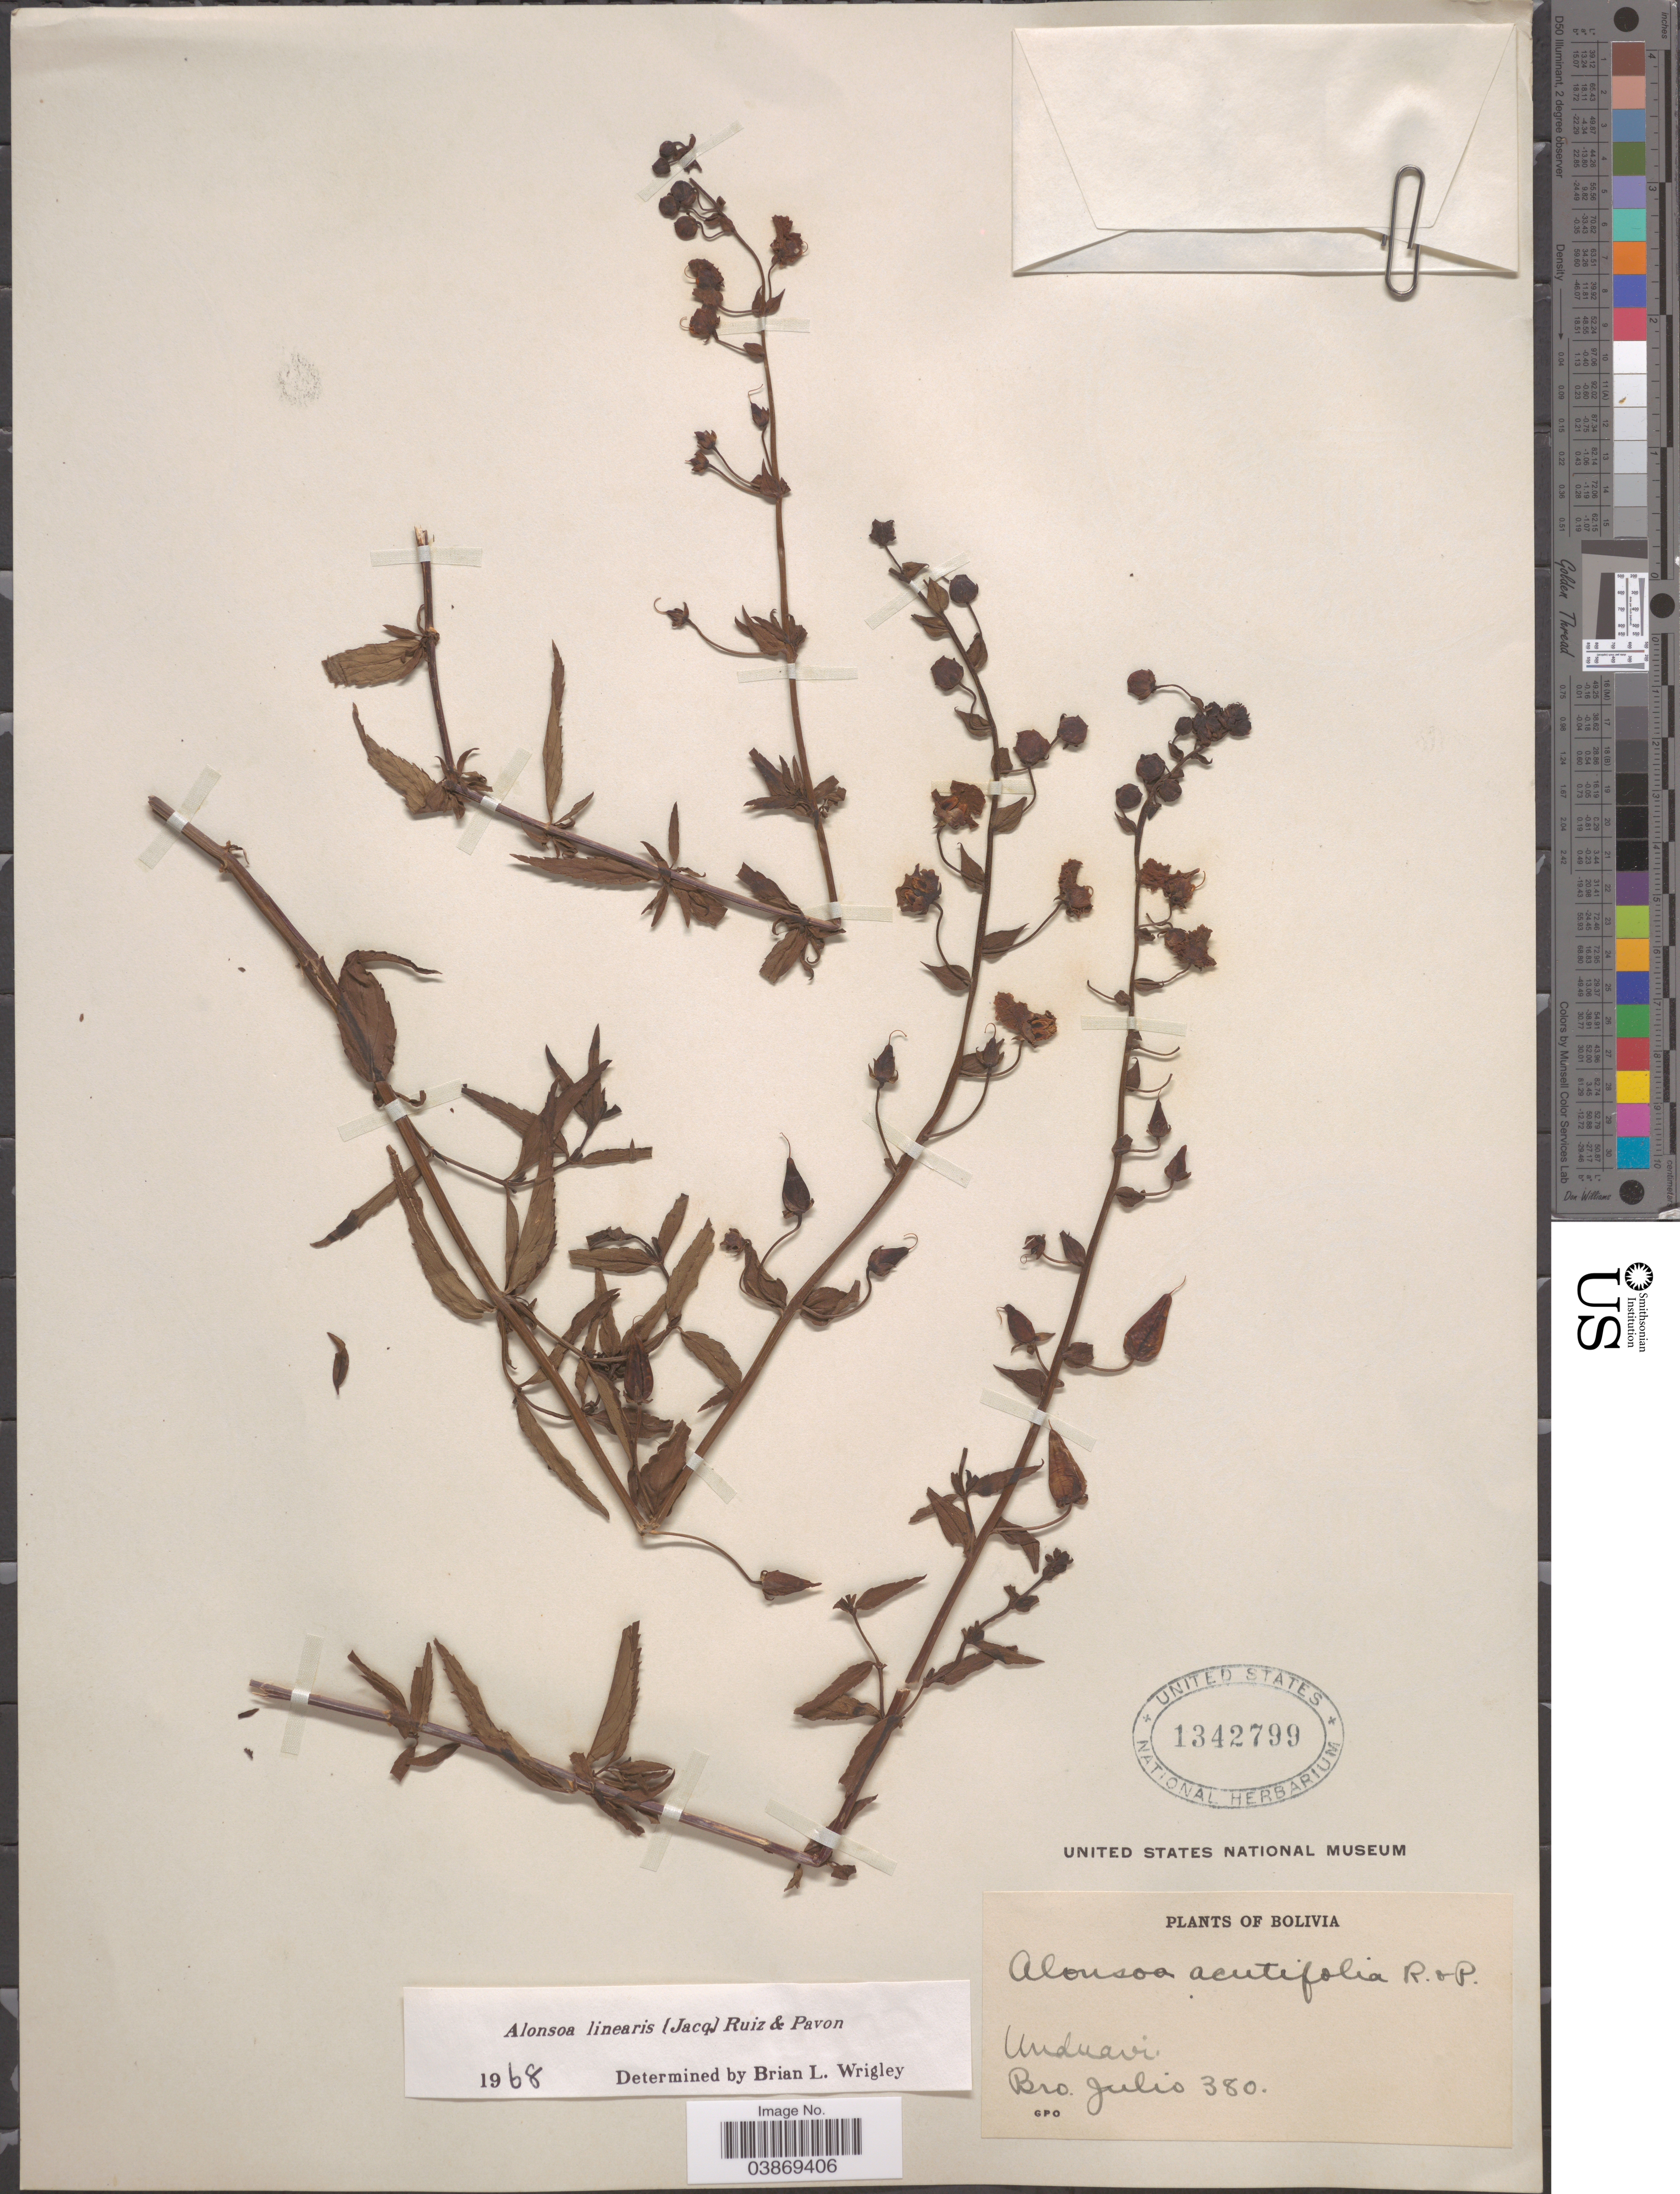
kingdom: Plantae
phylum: Tracheophyta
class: Magnoliopsida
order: Lamiales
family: Scrophulariaceae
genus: Alonsoa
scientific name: Alonsoa linearis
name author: (Jacq.) Ruiz & Pav.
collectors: Bro. Julio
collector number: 380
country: Bolivia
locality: Unduavi.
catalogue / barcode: US 1342799